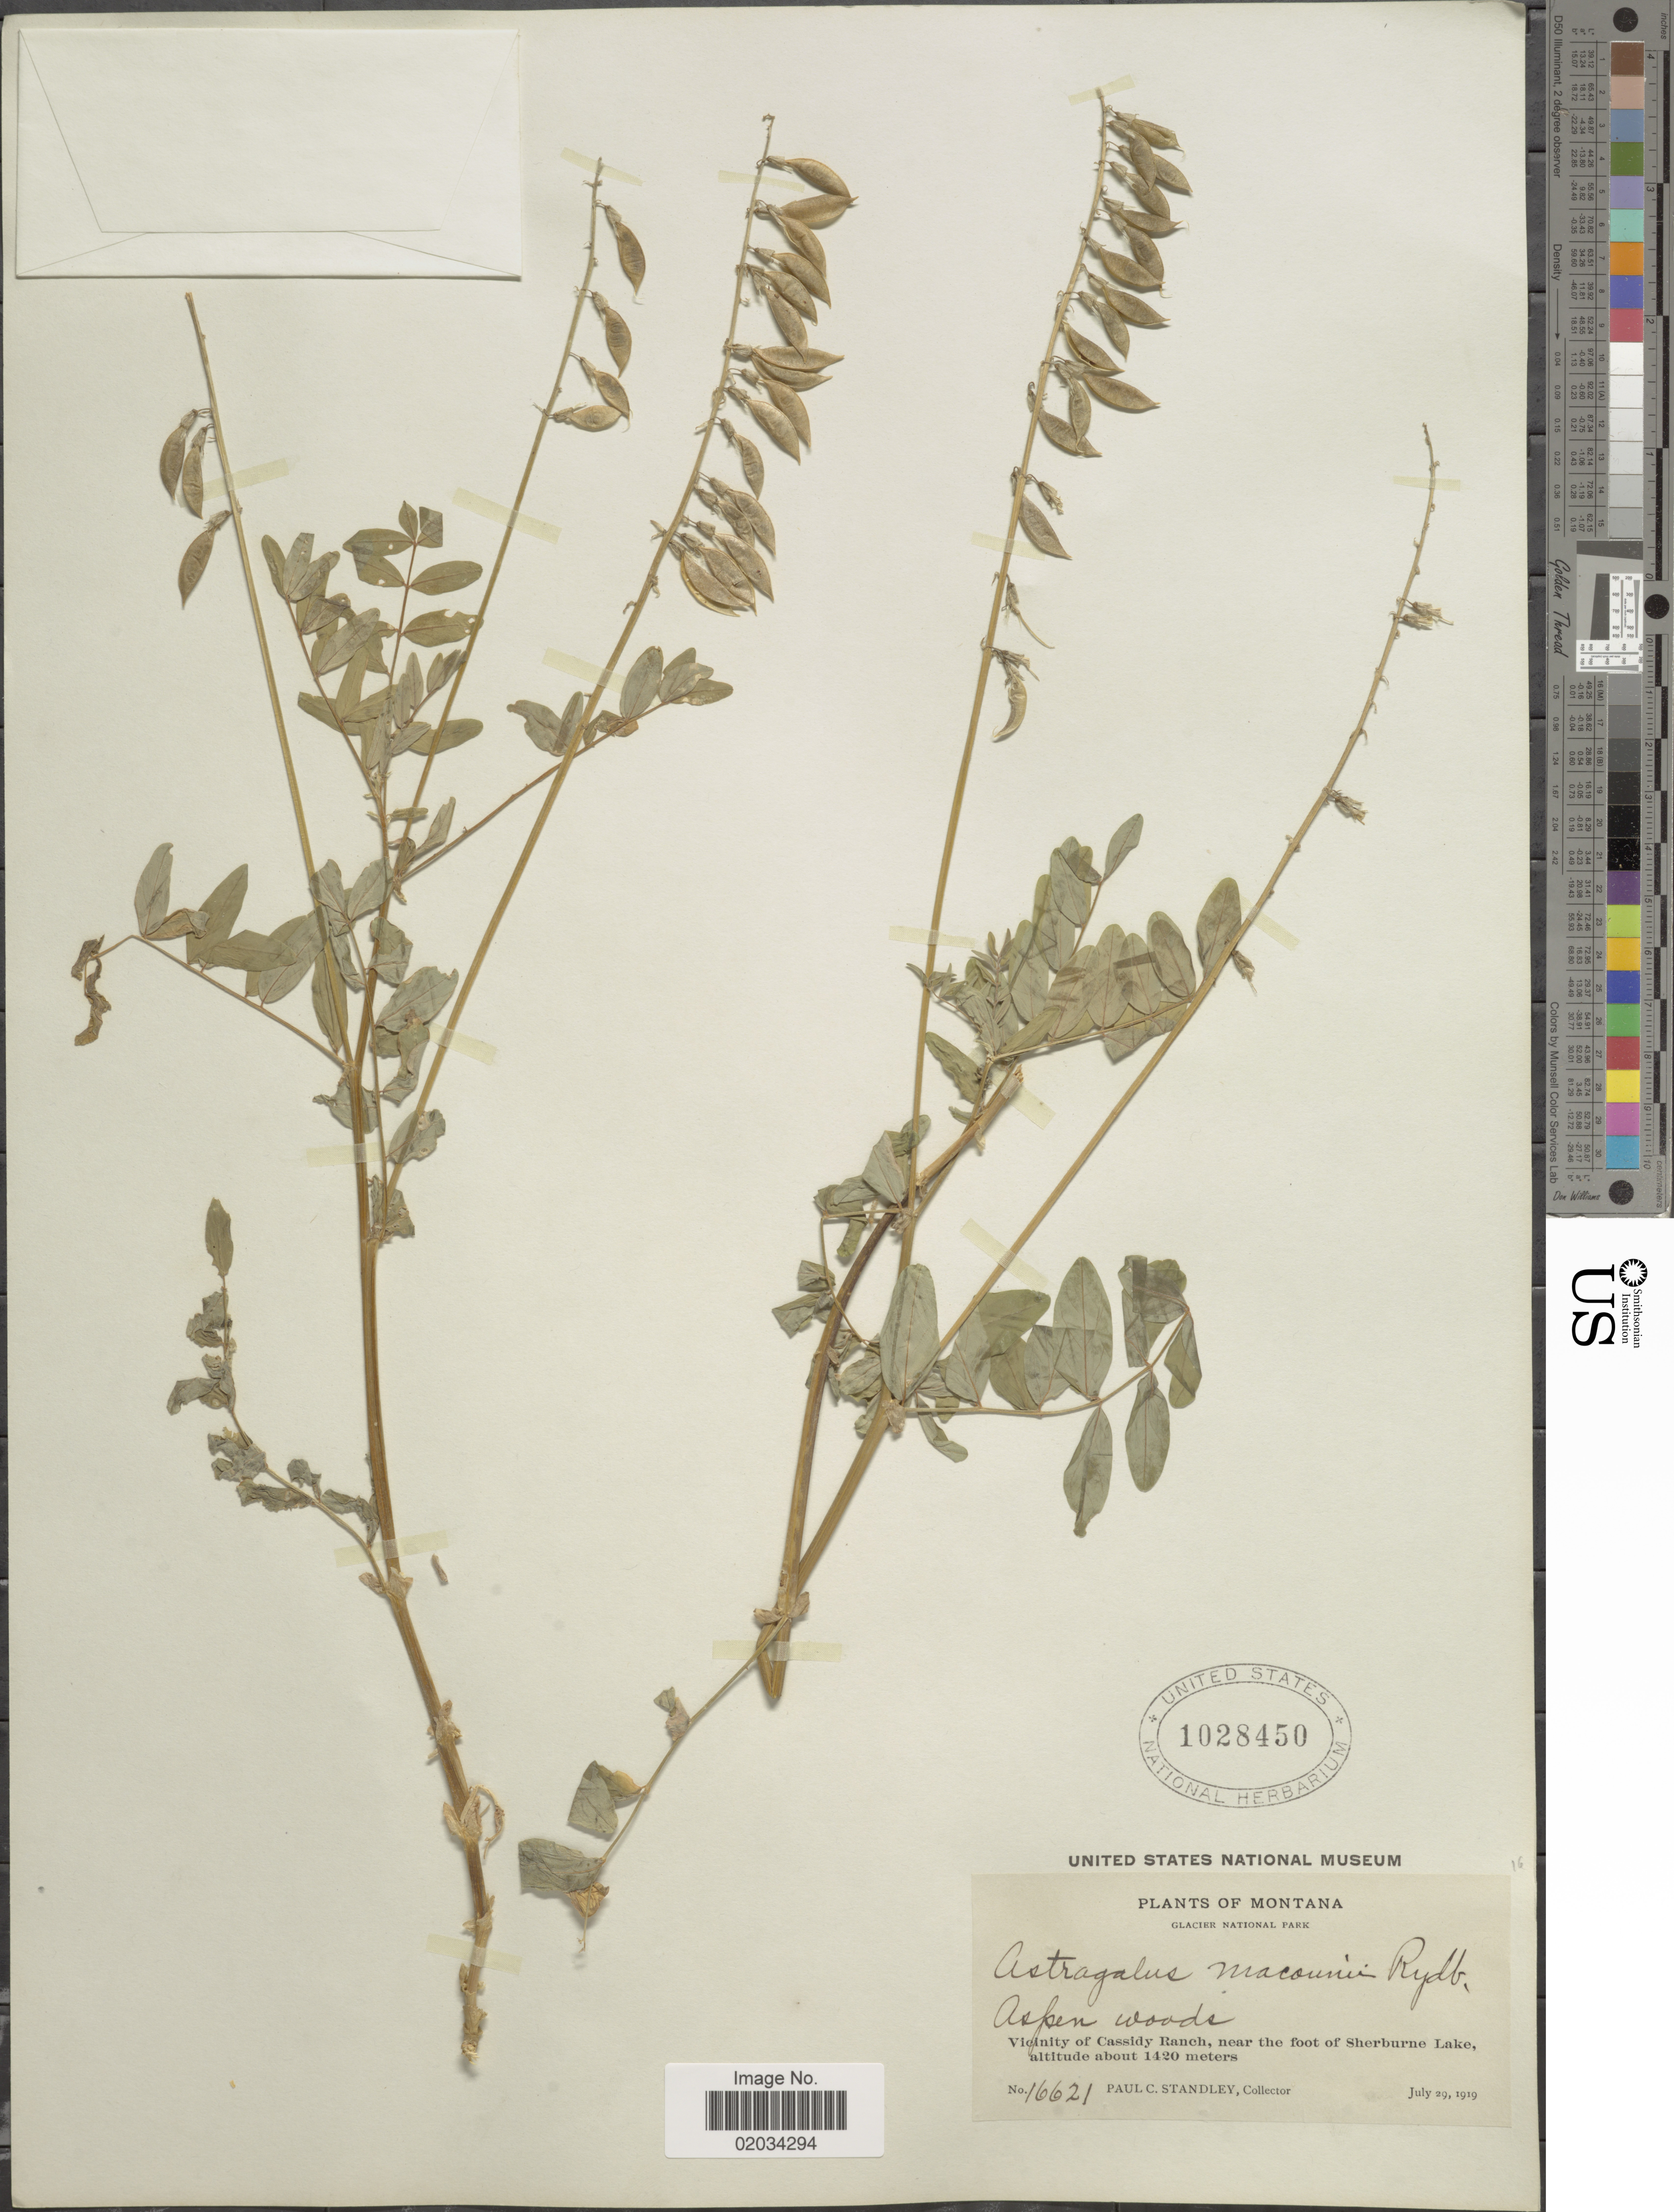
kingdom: Plantae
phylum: Tracheophyta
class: Magnoliopsida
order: Fabales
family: Fabaceae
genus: Astragalus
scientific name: Astragalus robbinsii var. minor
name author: (Hook.) Barneby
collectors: P. C. Standley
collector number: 16621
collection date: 1919-07-29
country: United States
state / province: Montana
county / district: Glacier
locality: Glacier National Park, Vicinity of Cassidy Ranch, near the foot of Sherburne Lake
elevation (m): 1420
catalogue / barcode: US 1028450